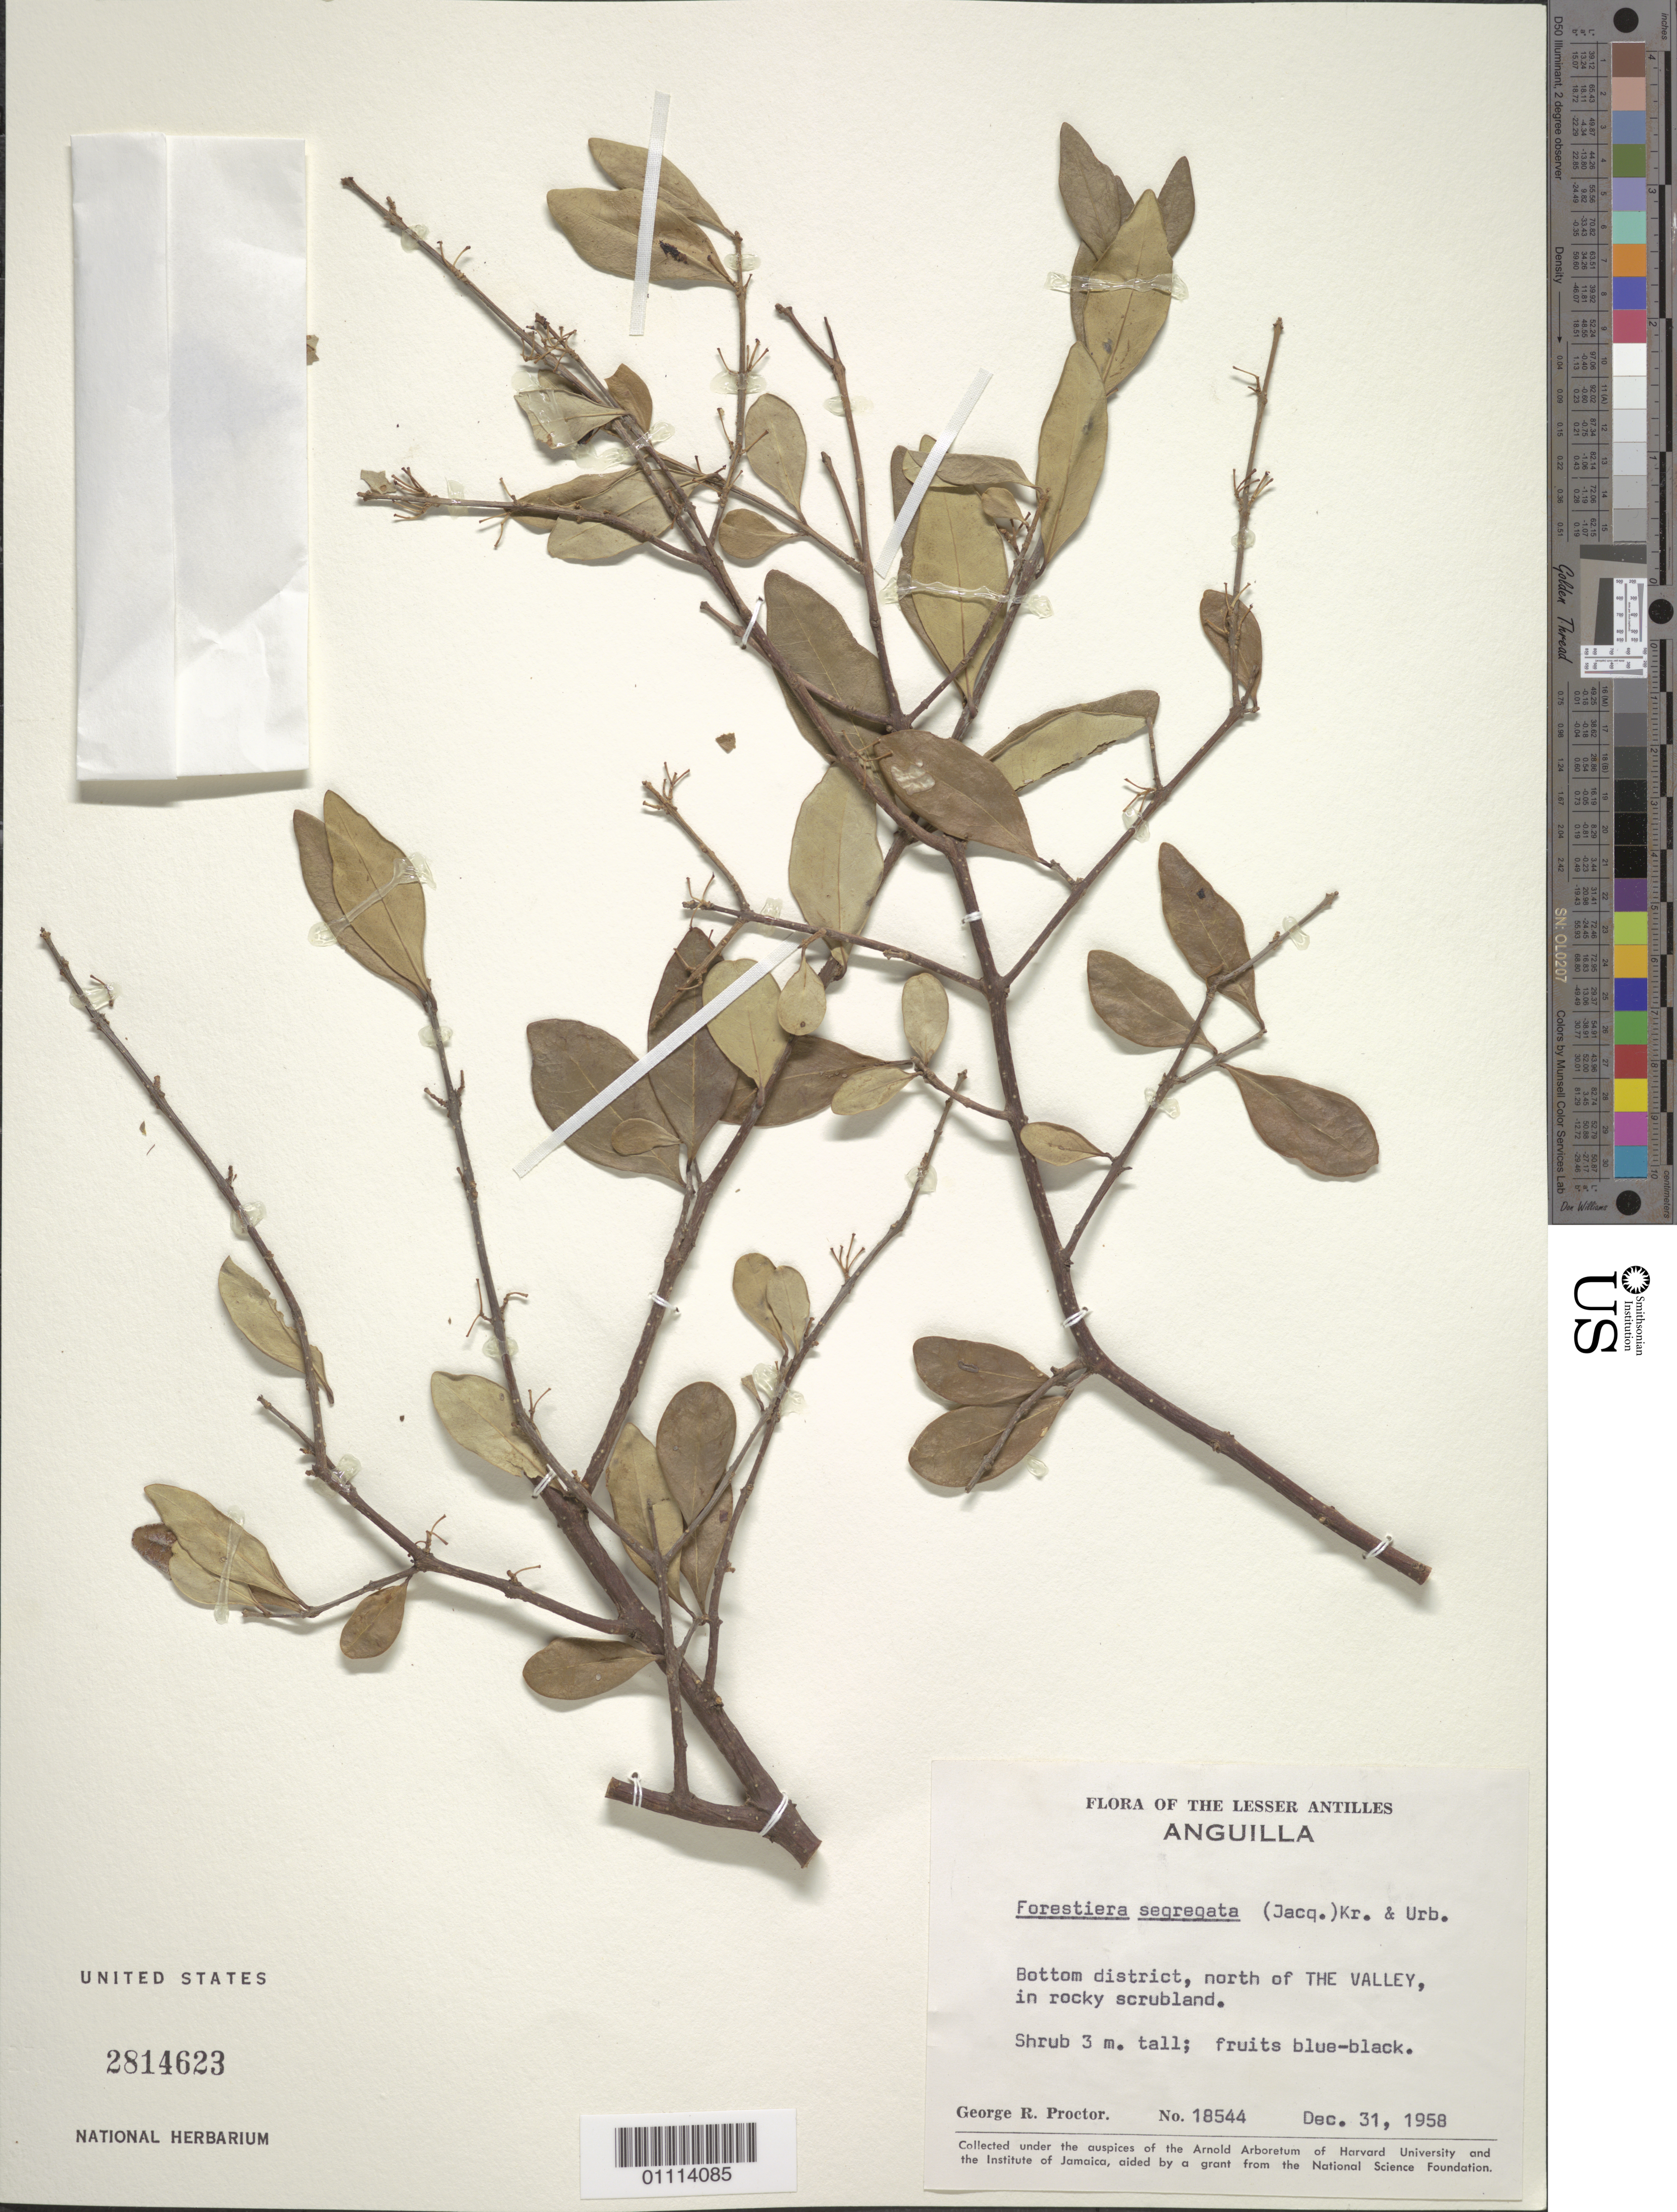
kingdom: Plantae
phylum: Tracheophyta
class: Magnoliopsida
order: Lamiales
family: Oleaceae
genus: Forestiera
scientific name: Forestiera segregata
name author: (Jacq.) Krug & Urb.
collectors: G. R. Proctor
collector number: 18544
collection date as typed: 31 Dec 1958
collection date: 1958-12-31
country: Anguilla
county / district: Bottom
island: Anguilla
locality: Bottom district, N of The Valley, in rocky scrubland.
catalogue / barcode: US 2814623